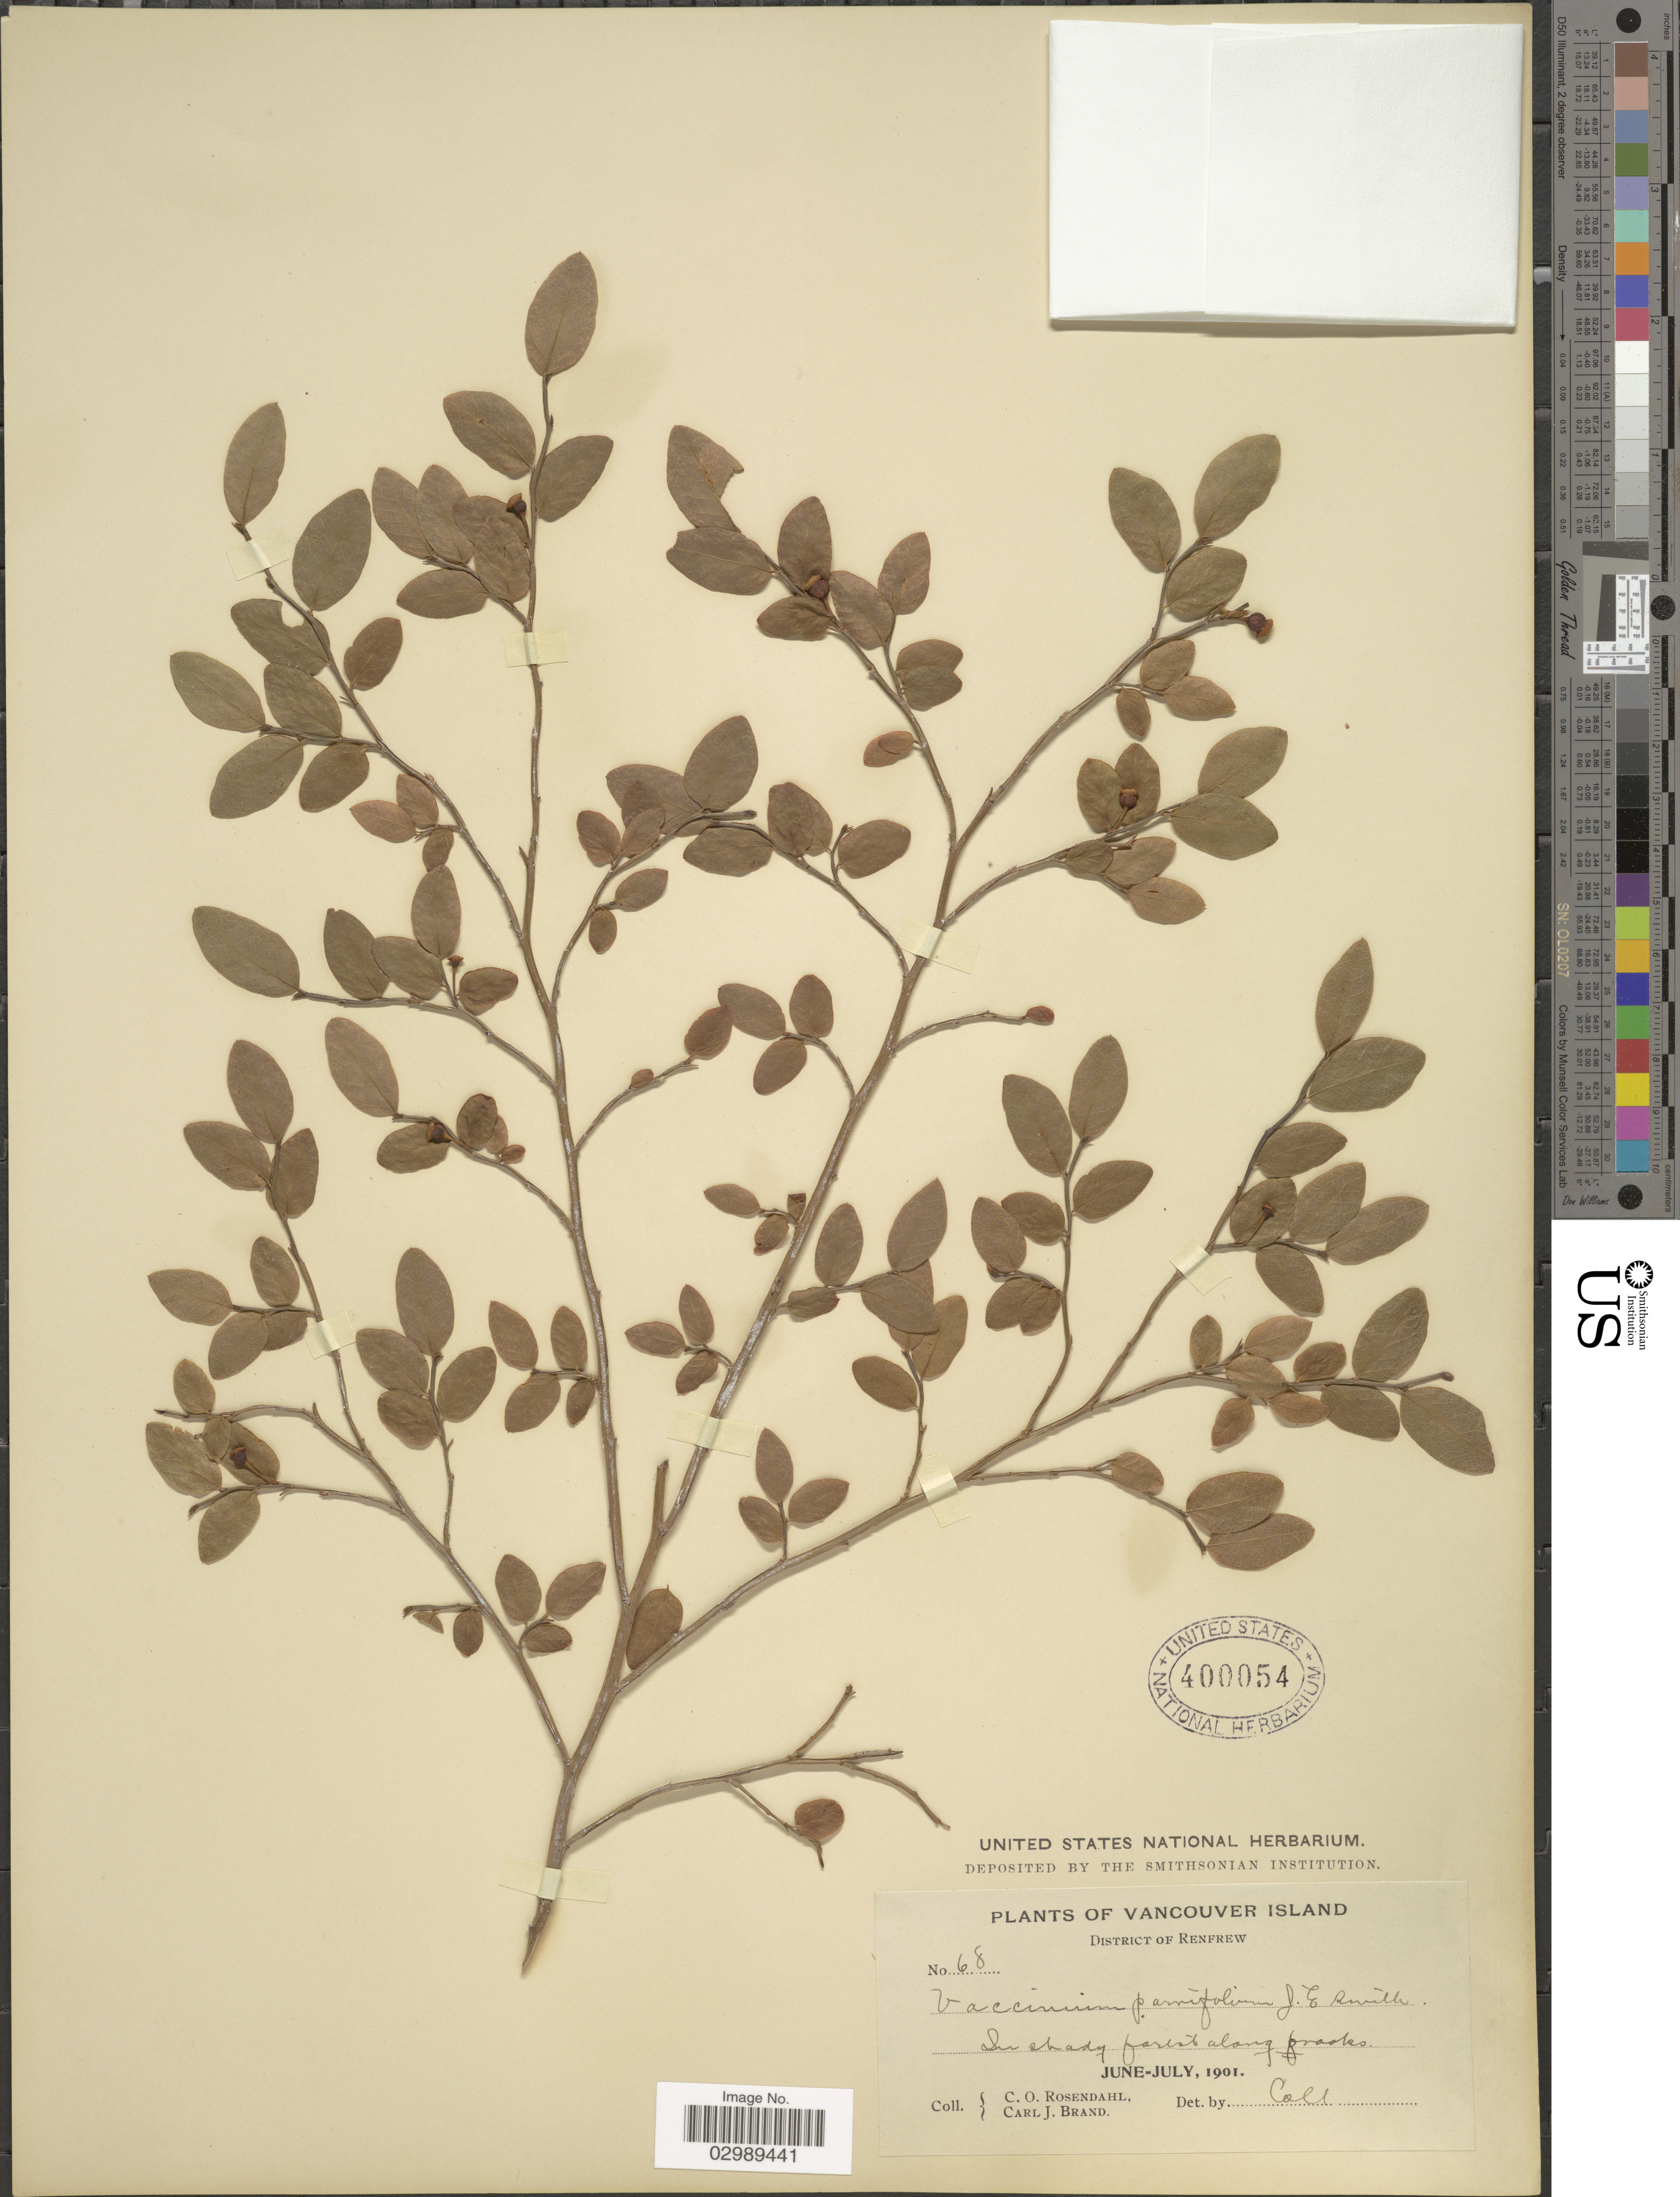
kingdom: Plantae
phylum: Tracheophyta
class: Magnoliopsida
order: Ericales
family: Ericaceae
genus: Vaccinium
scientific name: Vaccinium parvifolium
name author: Small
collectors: C. O. Rosendahl & C. J. Brand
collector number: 68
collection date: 1901-06/1901-07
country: Canada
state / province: British Columbia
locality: Vancouver Island, District of Renfrew.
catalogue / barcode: US 400054